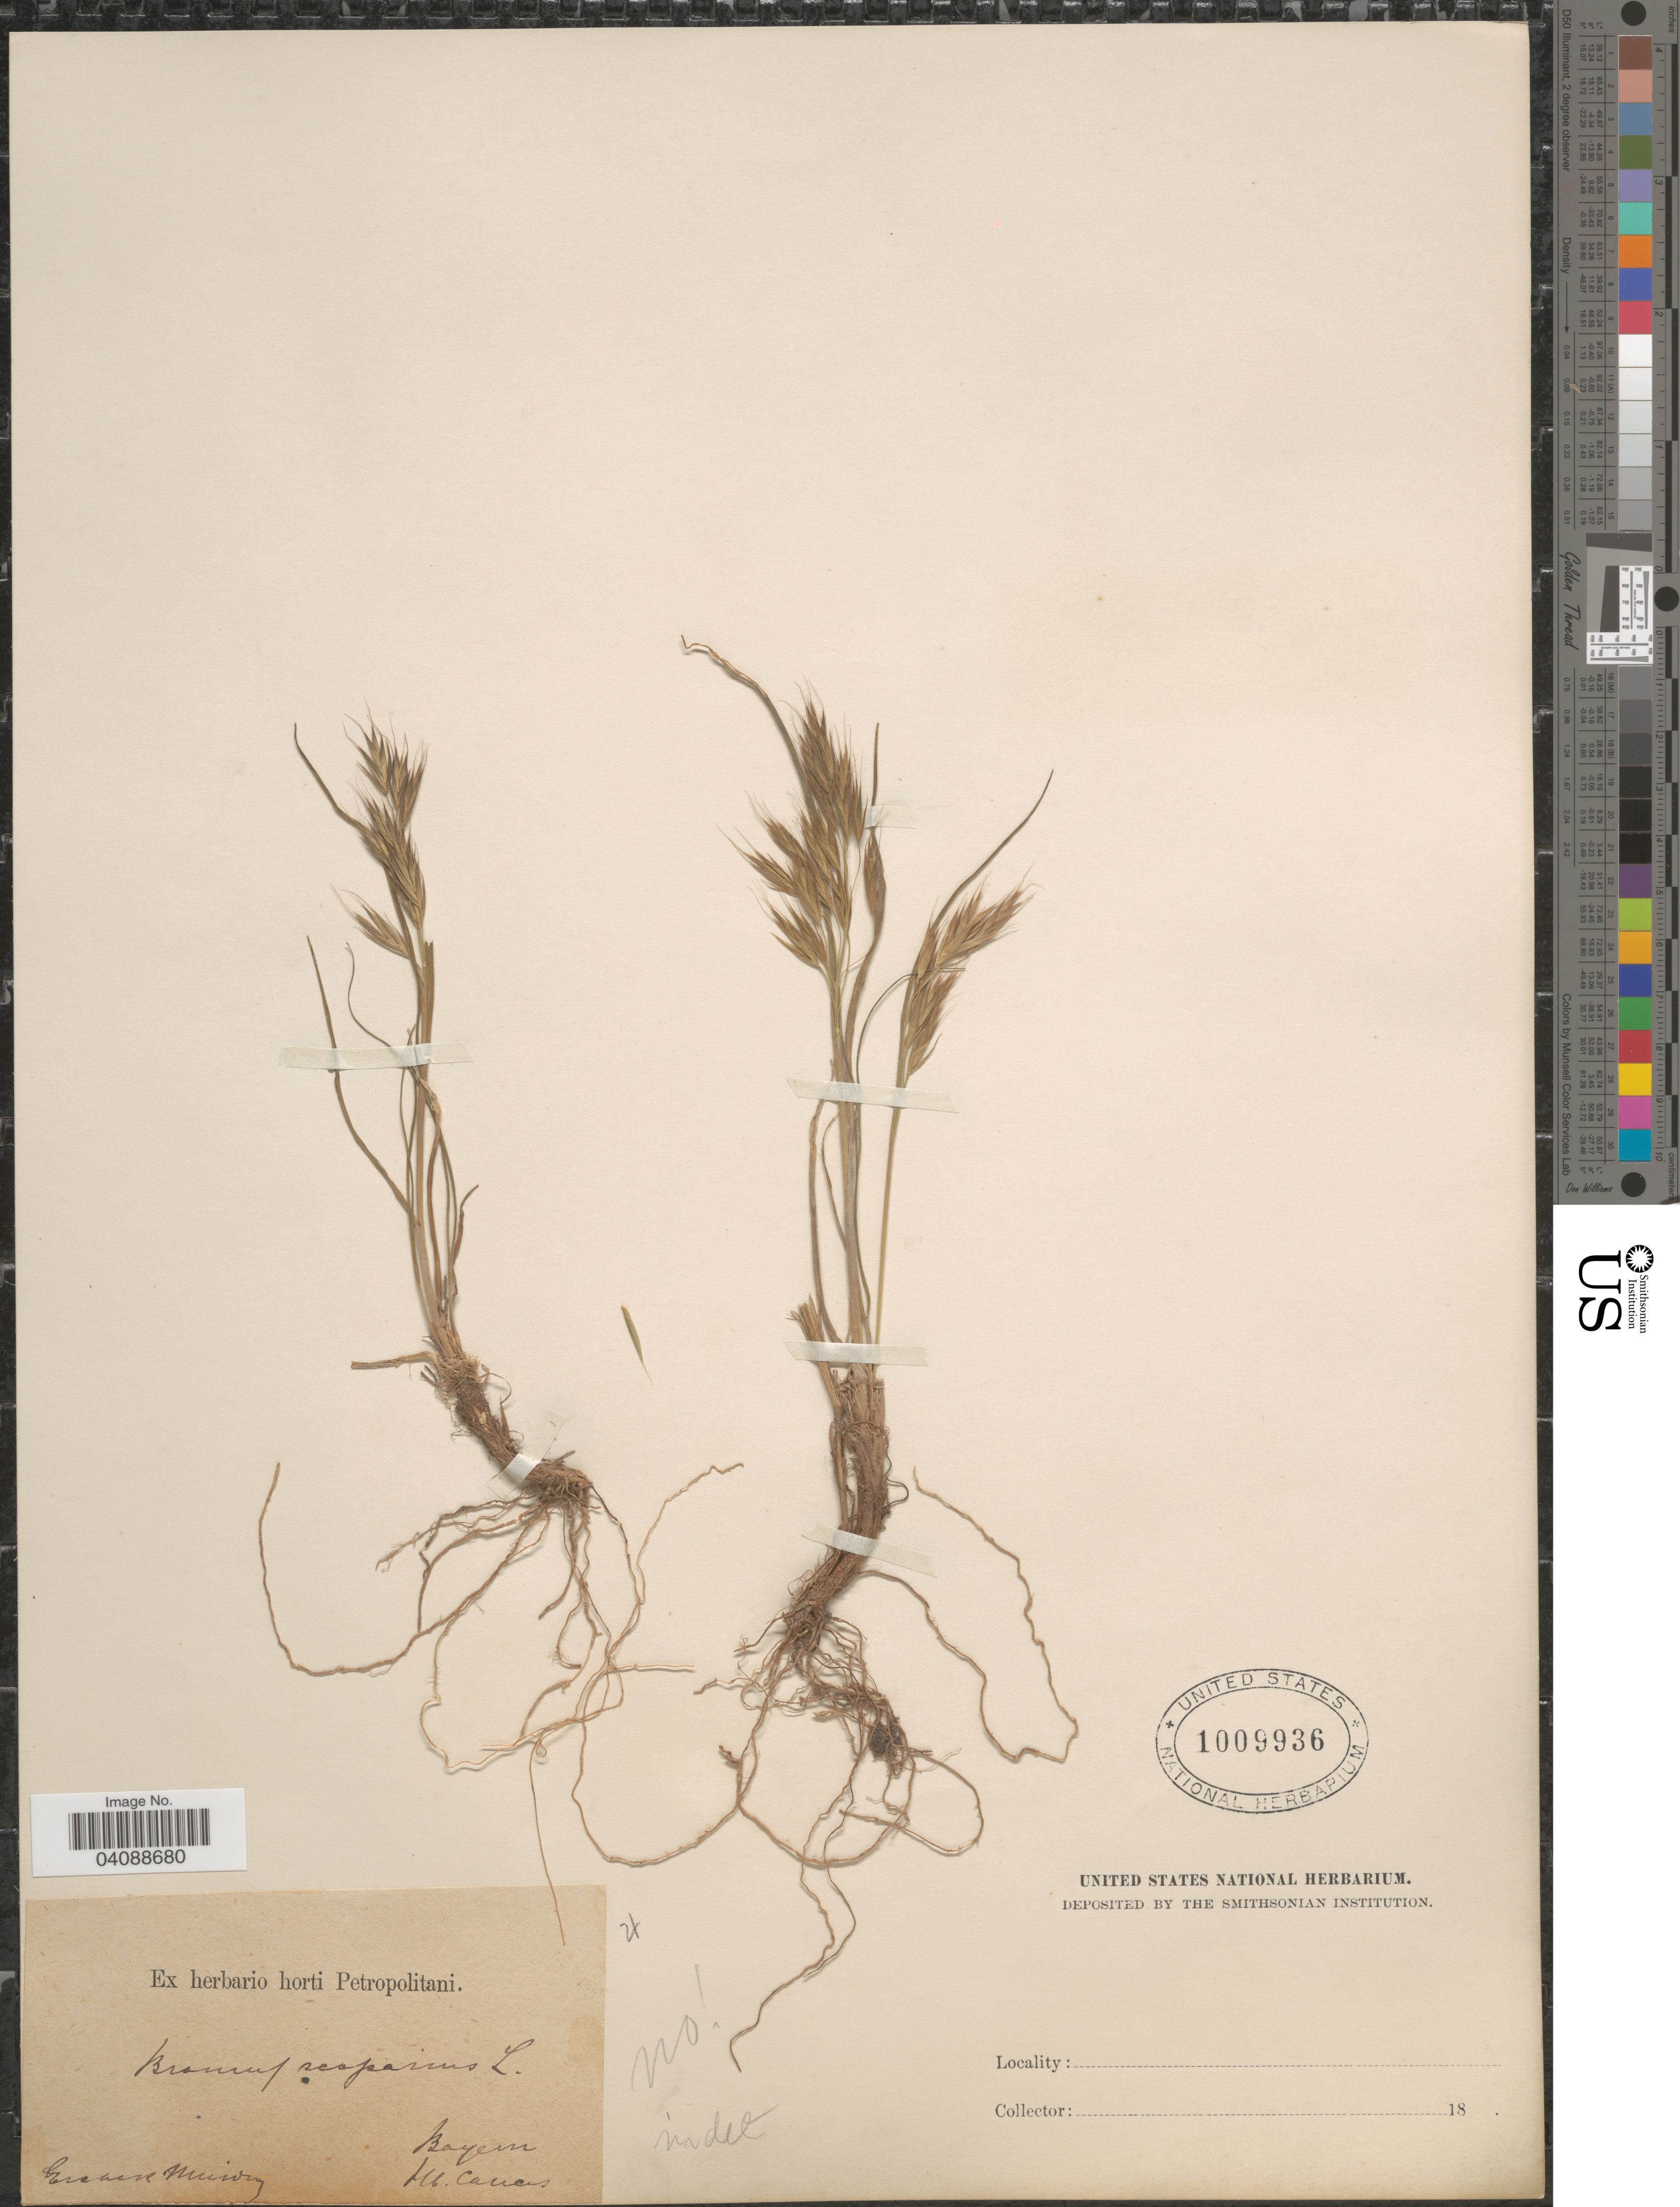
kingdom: Plantae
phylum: Tracheophyta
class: Liliopsida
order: Poales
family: Poaceae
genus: Bromus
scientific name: Bromus sp.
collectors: ex Herb. Horti Bot. Petropolitani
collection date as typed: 18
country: Germany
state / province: Bayern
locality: [illegible text].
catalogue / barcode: US 1009936